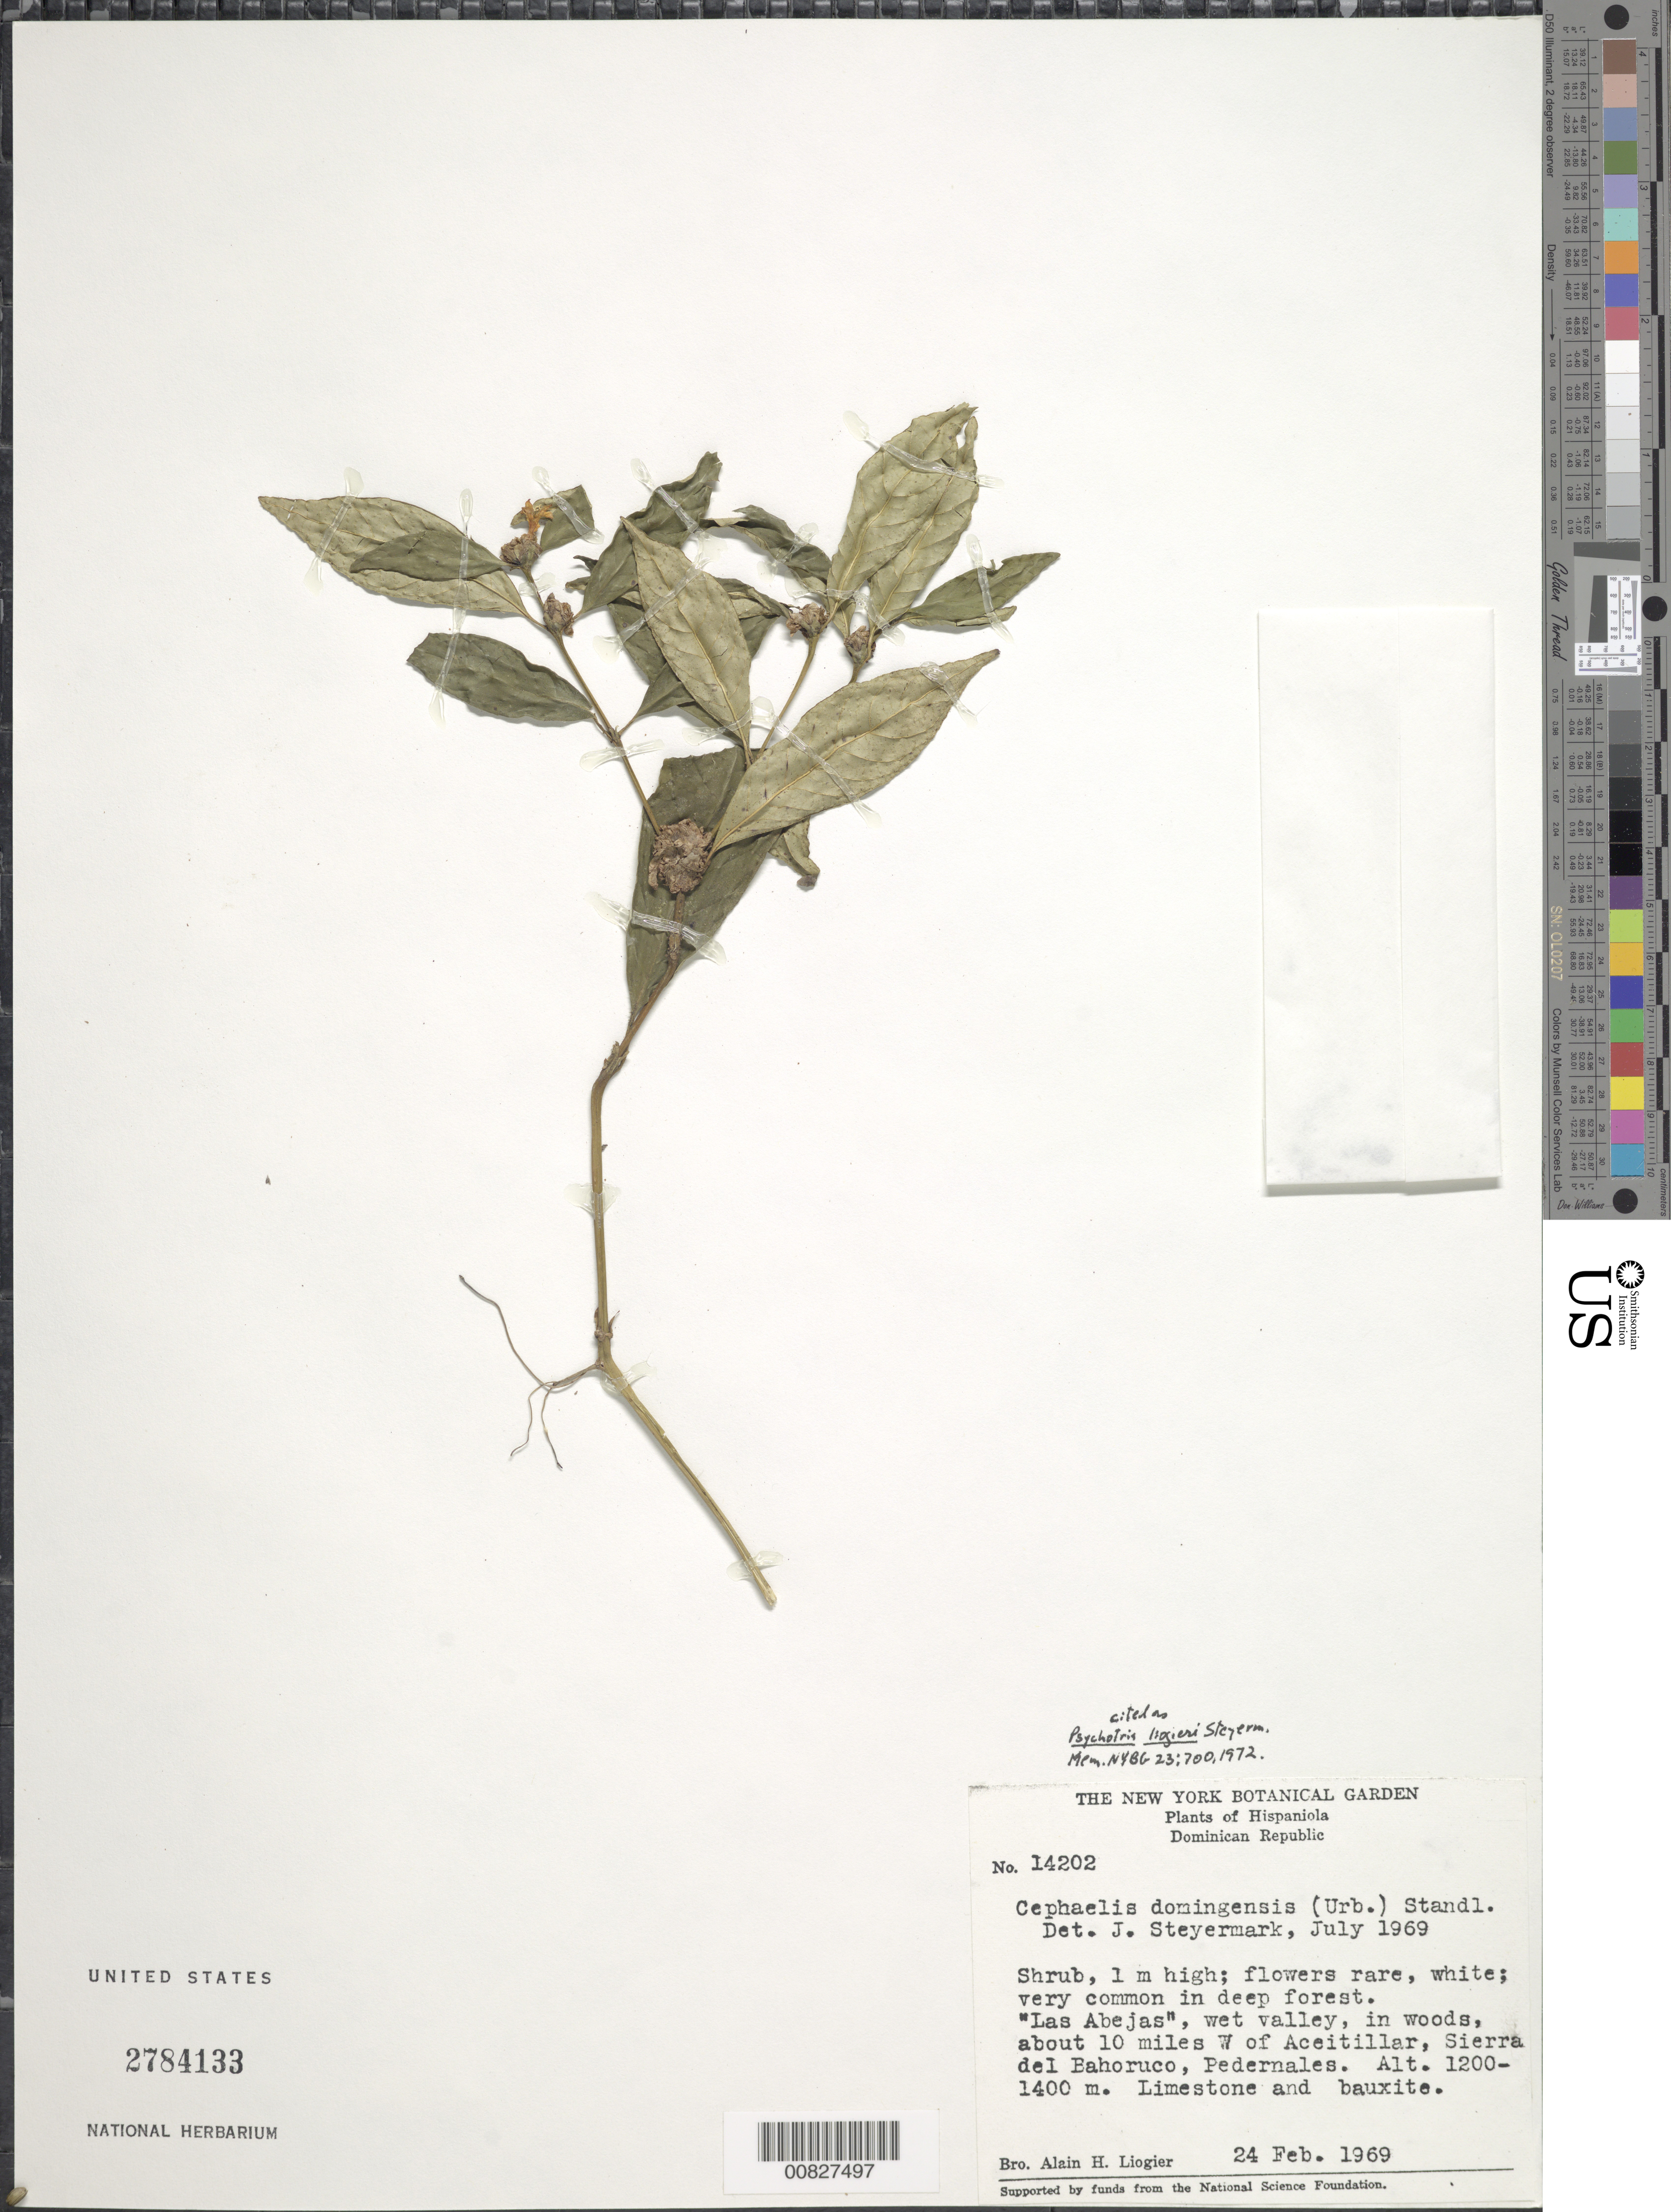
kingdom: Plantae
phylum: Tracheophyta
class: Magnoliopsida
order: Gentianales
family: Rubiaceae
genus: Psychotria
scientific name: Psychotria liogieri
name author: Steyerm.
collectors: A. H. Liogier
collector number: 14202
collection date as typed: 24 Feb 1969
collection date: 1969-02-24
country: Dominican Republic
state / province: Pedernales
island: Hispaniola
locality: "Las Abejas", about 10 miles W of Aceitillar, Sierra del Bahoruco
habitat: In deep forest of wet valley, on limestone and bauxite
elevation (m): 1200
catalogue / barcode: US 2784133